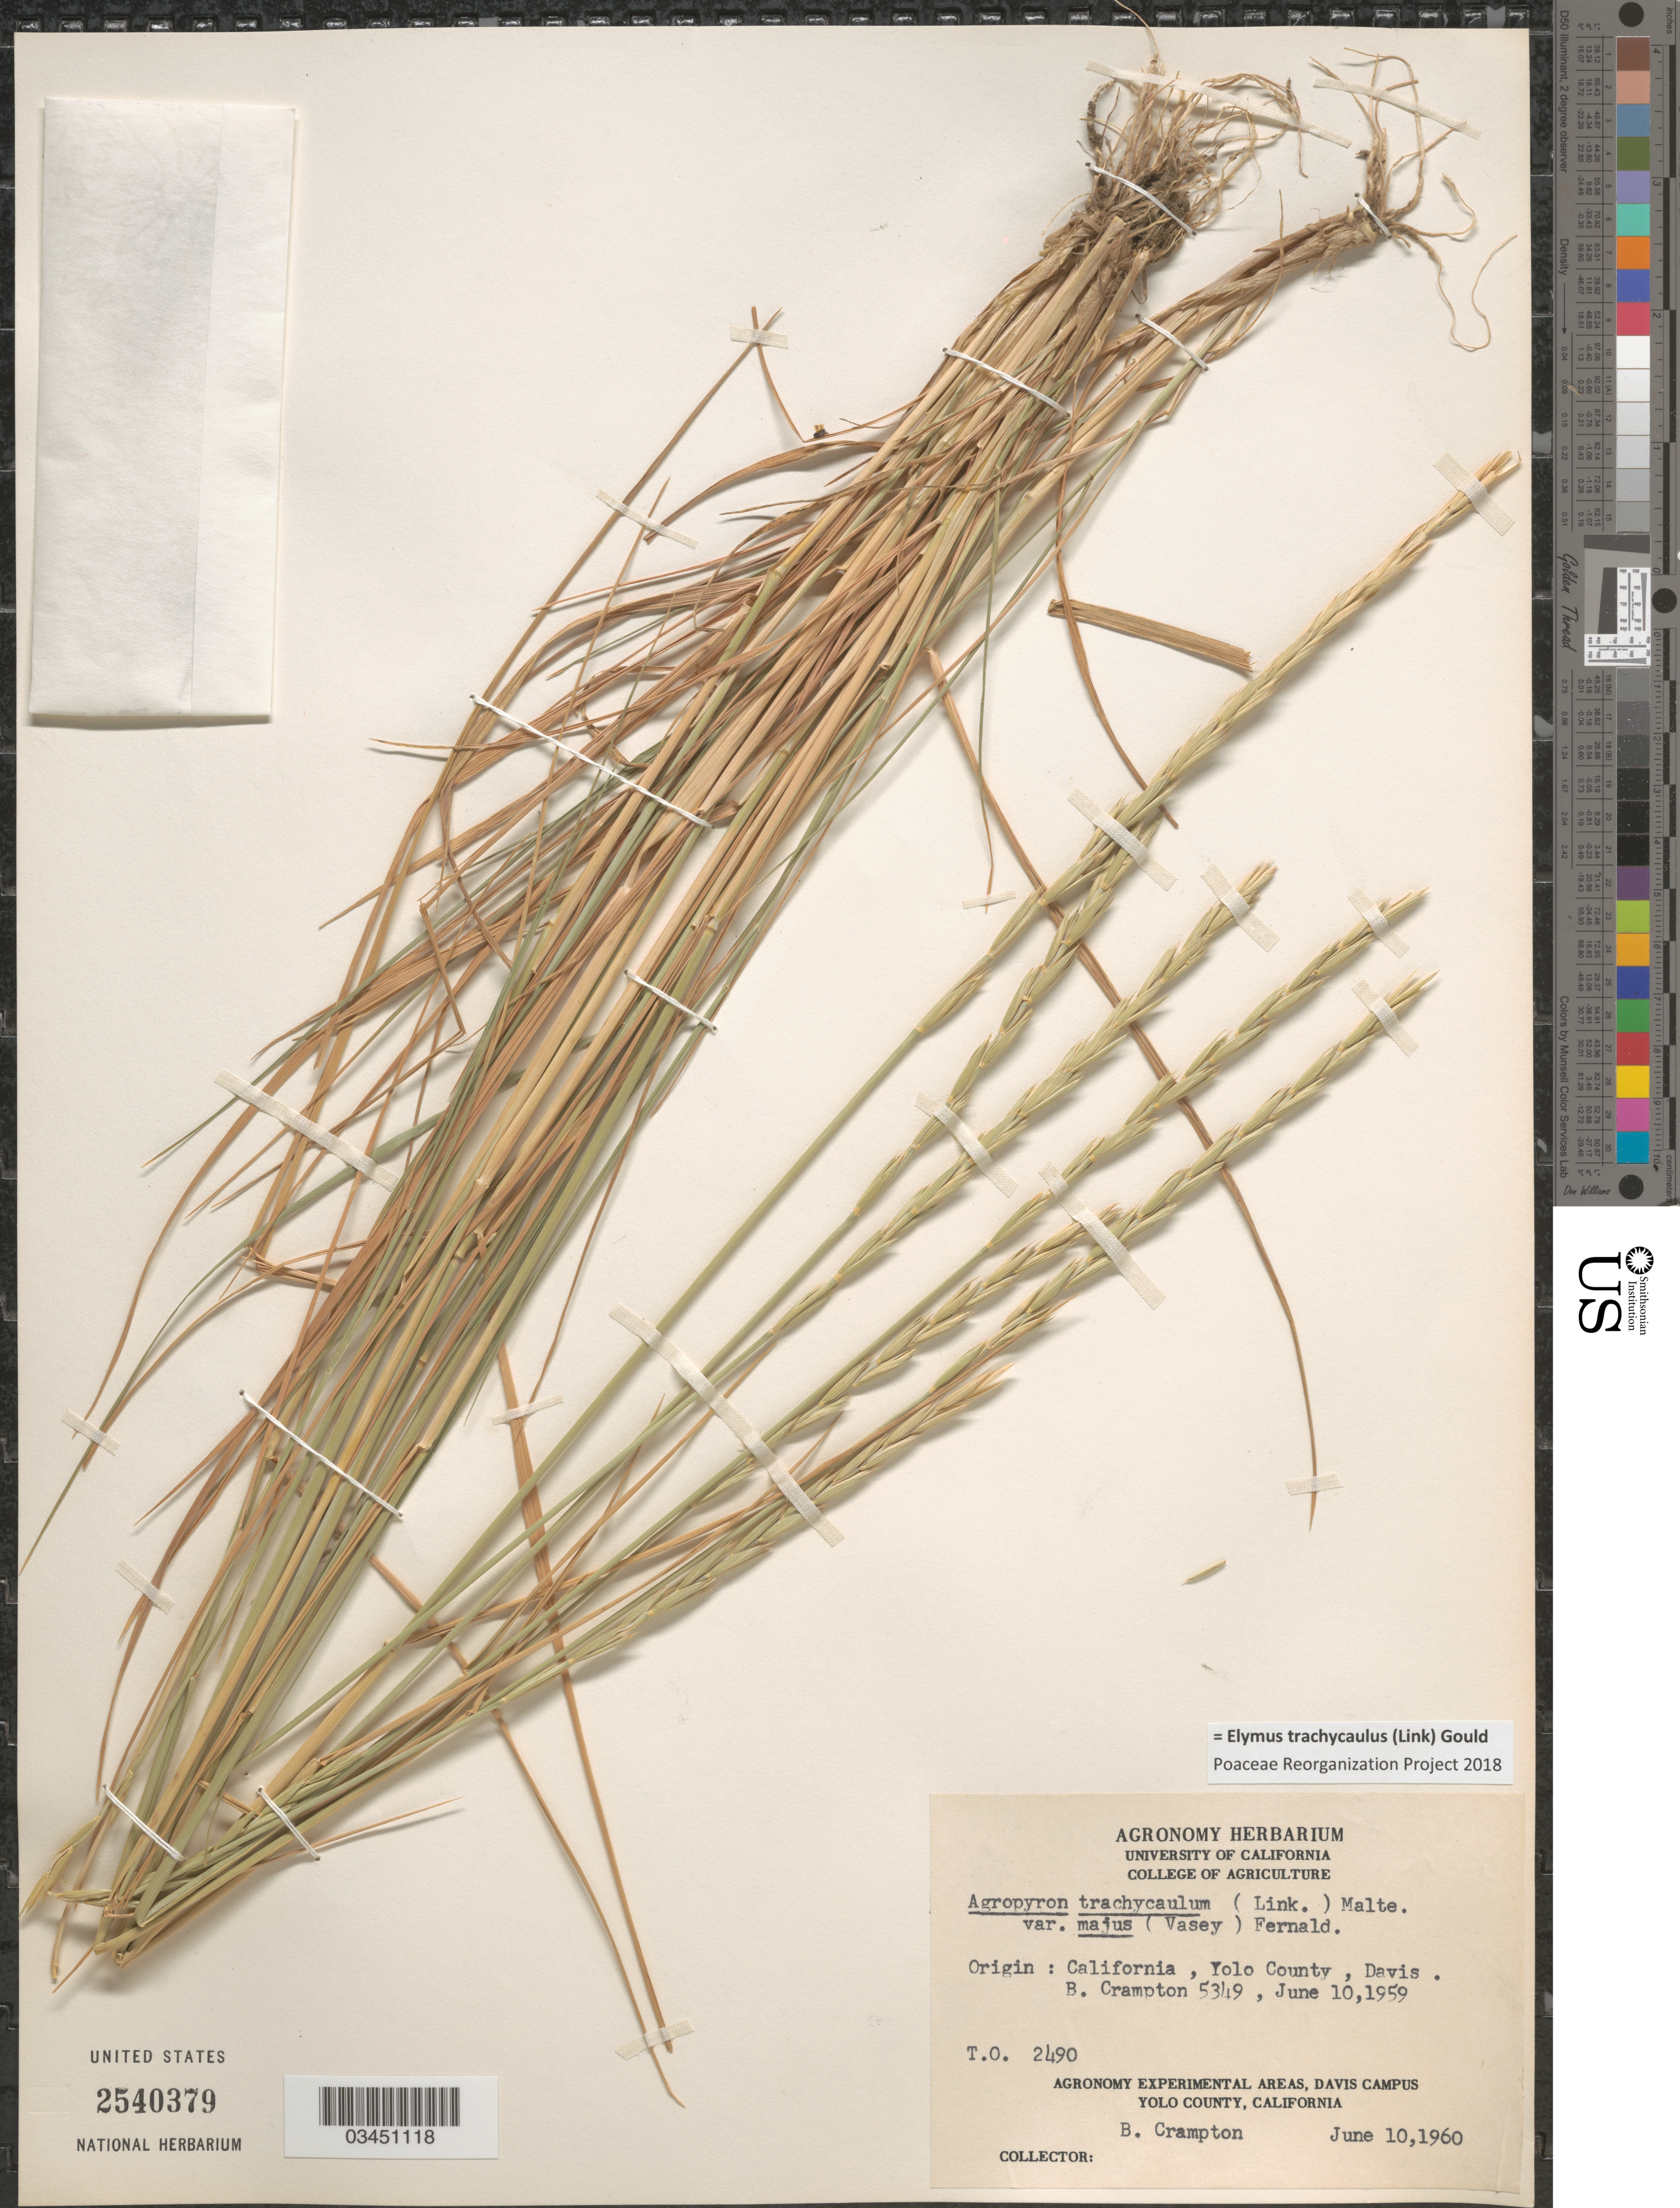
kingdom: Plantae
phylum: Tracheophyta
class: Liliopsida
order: Poales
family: Poaceae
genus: Elymus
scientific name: Elymus trachycaulus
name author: (Link) Gould ex Shinners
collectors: B. Crampton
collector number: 5349?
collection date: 1960-06-10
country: United States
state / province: California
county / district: Yolo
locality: T.O. 2490 Agronomy Experimental Areas, Davis Campus Yolo County.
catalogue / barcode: US 2540379